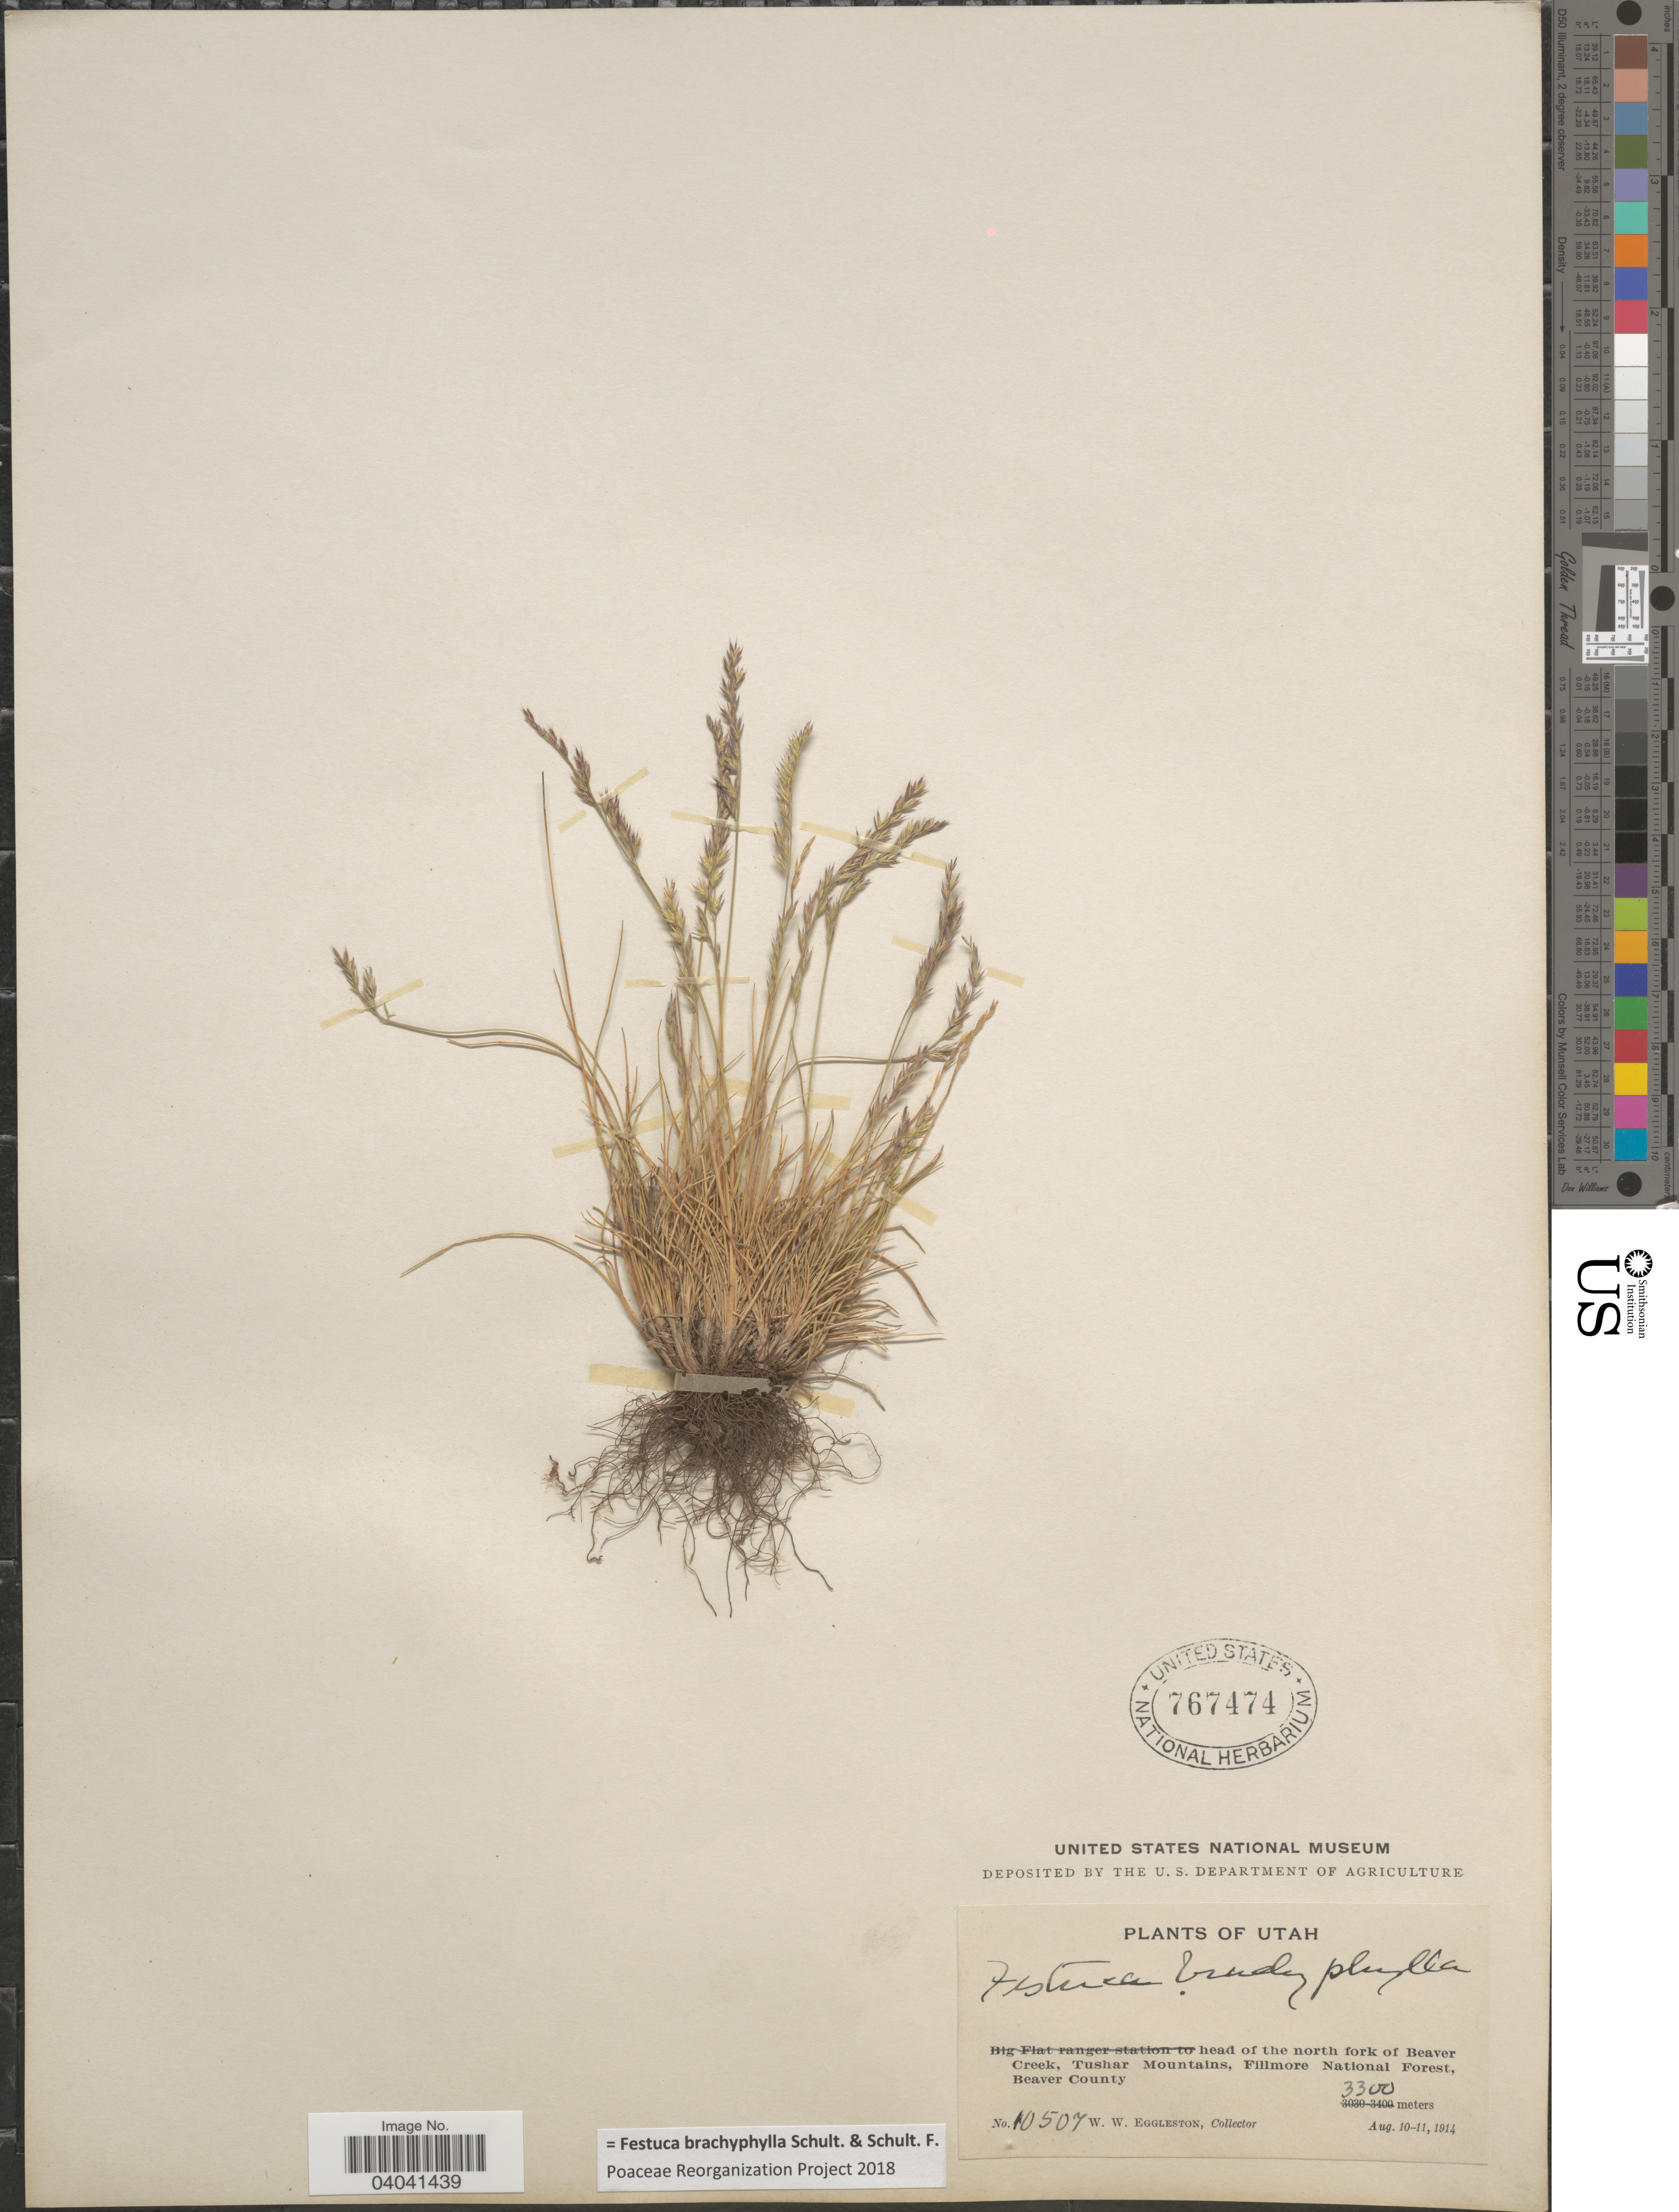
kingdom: Plantae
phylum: Tracheophyta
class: Liliopsida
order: Poales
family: Poaceae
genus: Festuca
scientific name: Festuca brachyphylla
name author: Schult. & Schult. f.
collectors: W. W. Eggleston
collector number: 10507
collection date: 1914-08-10/1914-08-11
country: United States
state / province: Utah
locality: Head of the north fork of Beaver Creek, Tushar Mountains, Fillmore National Forest, Beaver County.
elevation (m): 3300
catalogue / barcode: US 767474